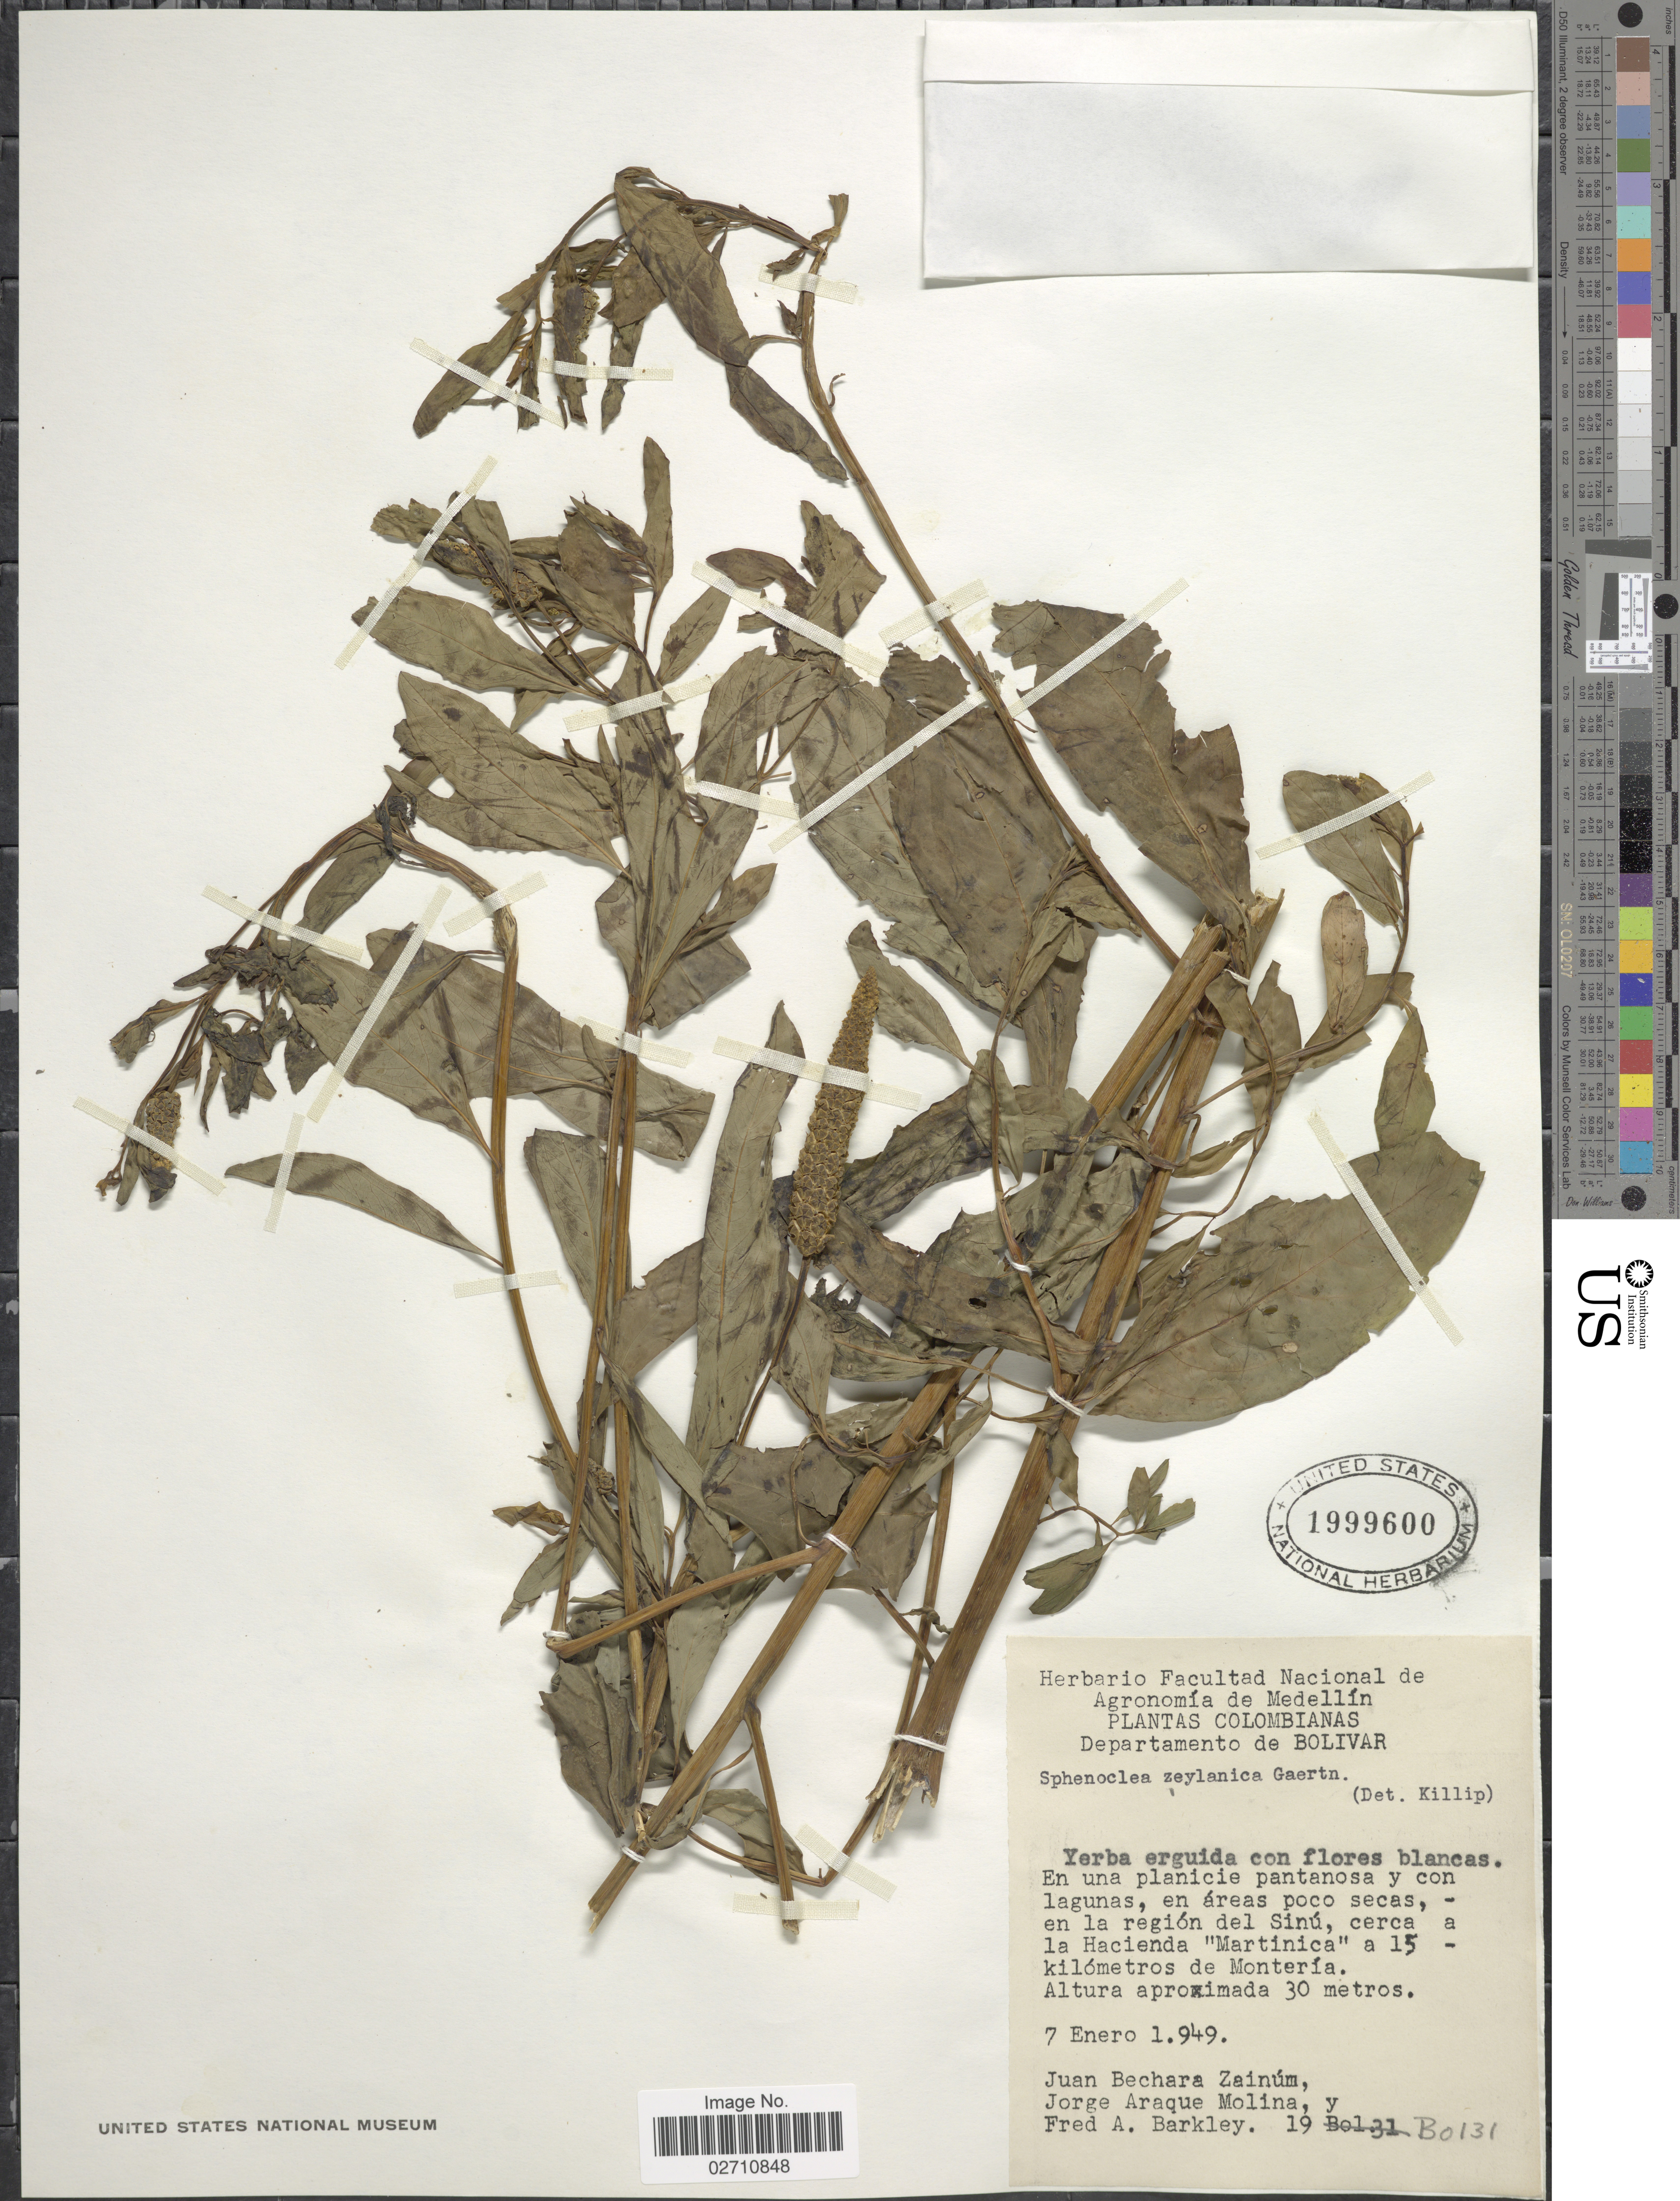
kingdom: Plantae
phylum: Tracheophyta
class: Magnoliopsida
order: Solanales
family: Sphenocleaceae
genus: Sphenoclea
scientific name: Sphenoclea zeylanica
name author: Gaertn.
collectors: J. Zainúm, J. Araque Molina & F. A. Barkley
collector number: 19Bo131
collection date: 1949-01-07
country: Colombia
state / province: Bolívar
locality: La region del Sinu, cerca à la Hacienda "Martinica" a 15 kilometros de Monteria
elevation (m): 30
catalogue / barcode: US 1999600